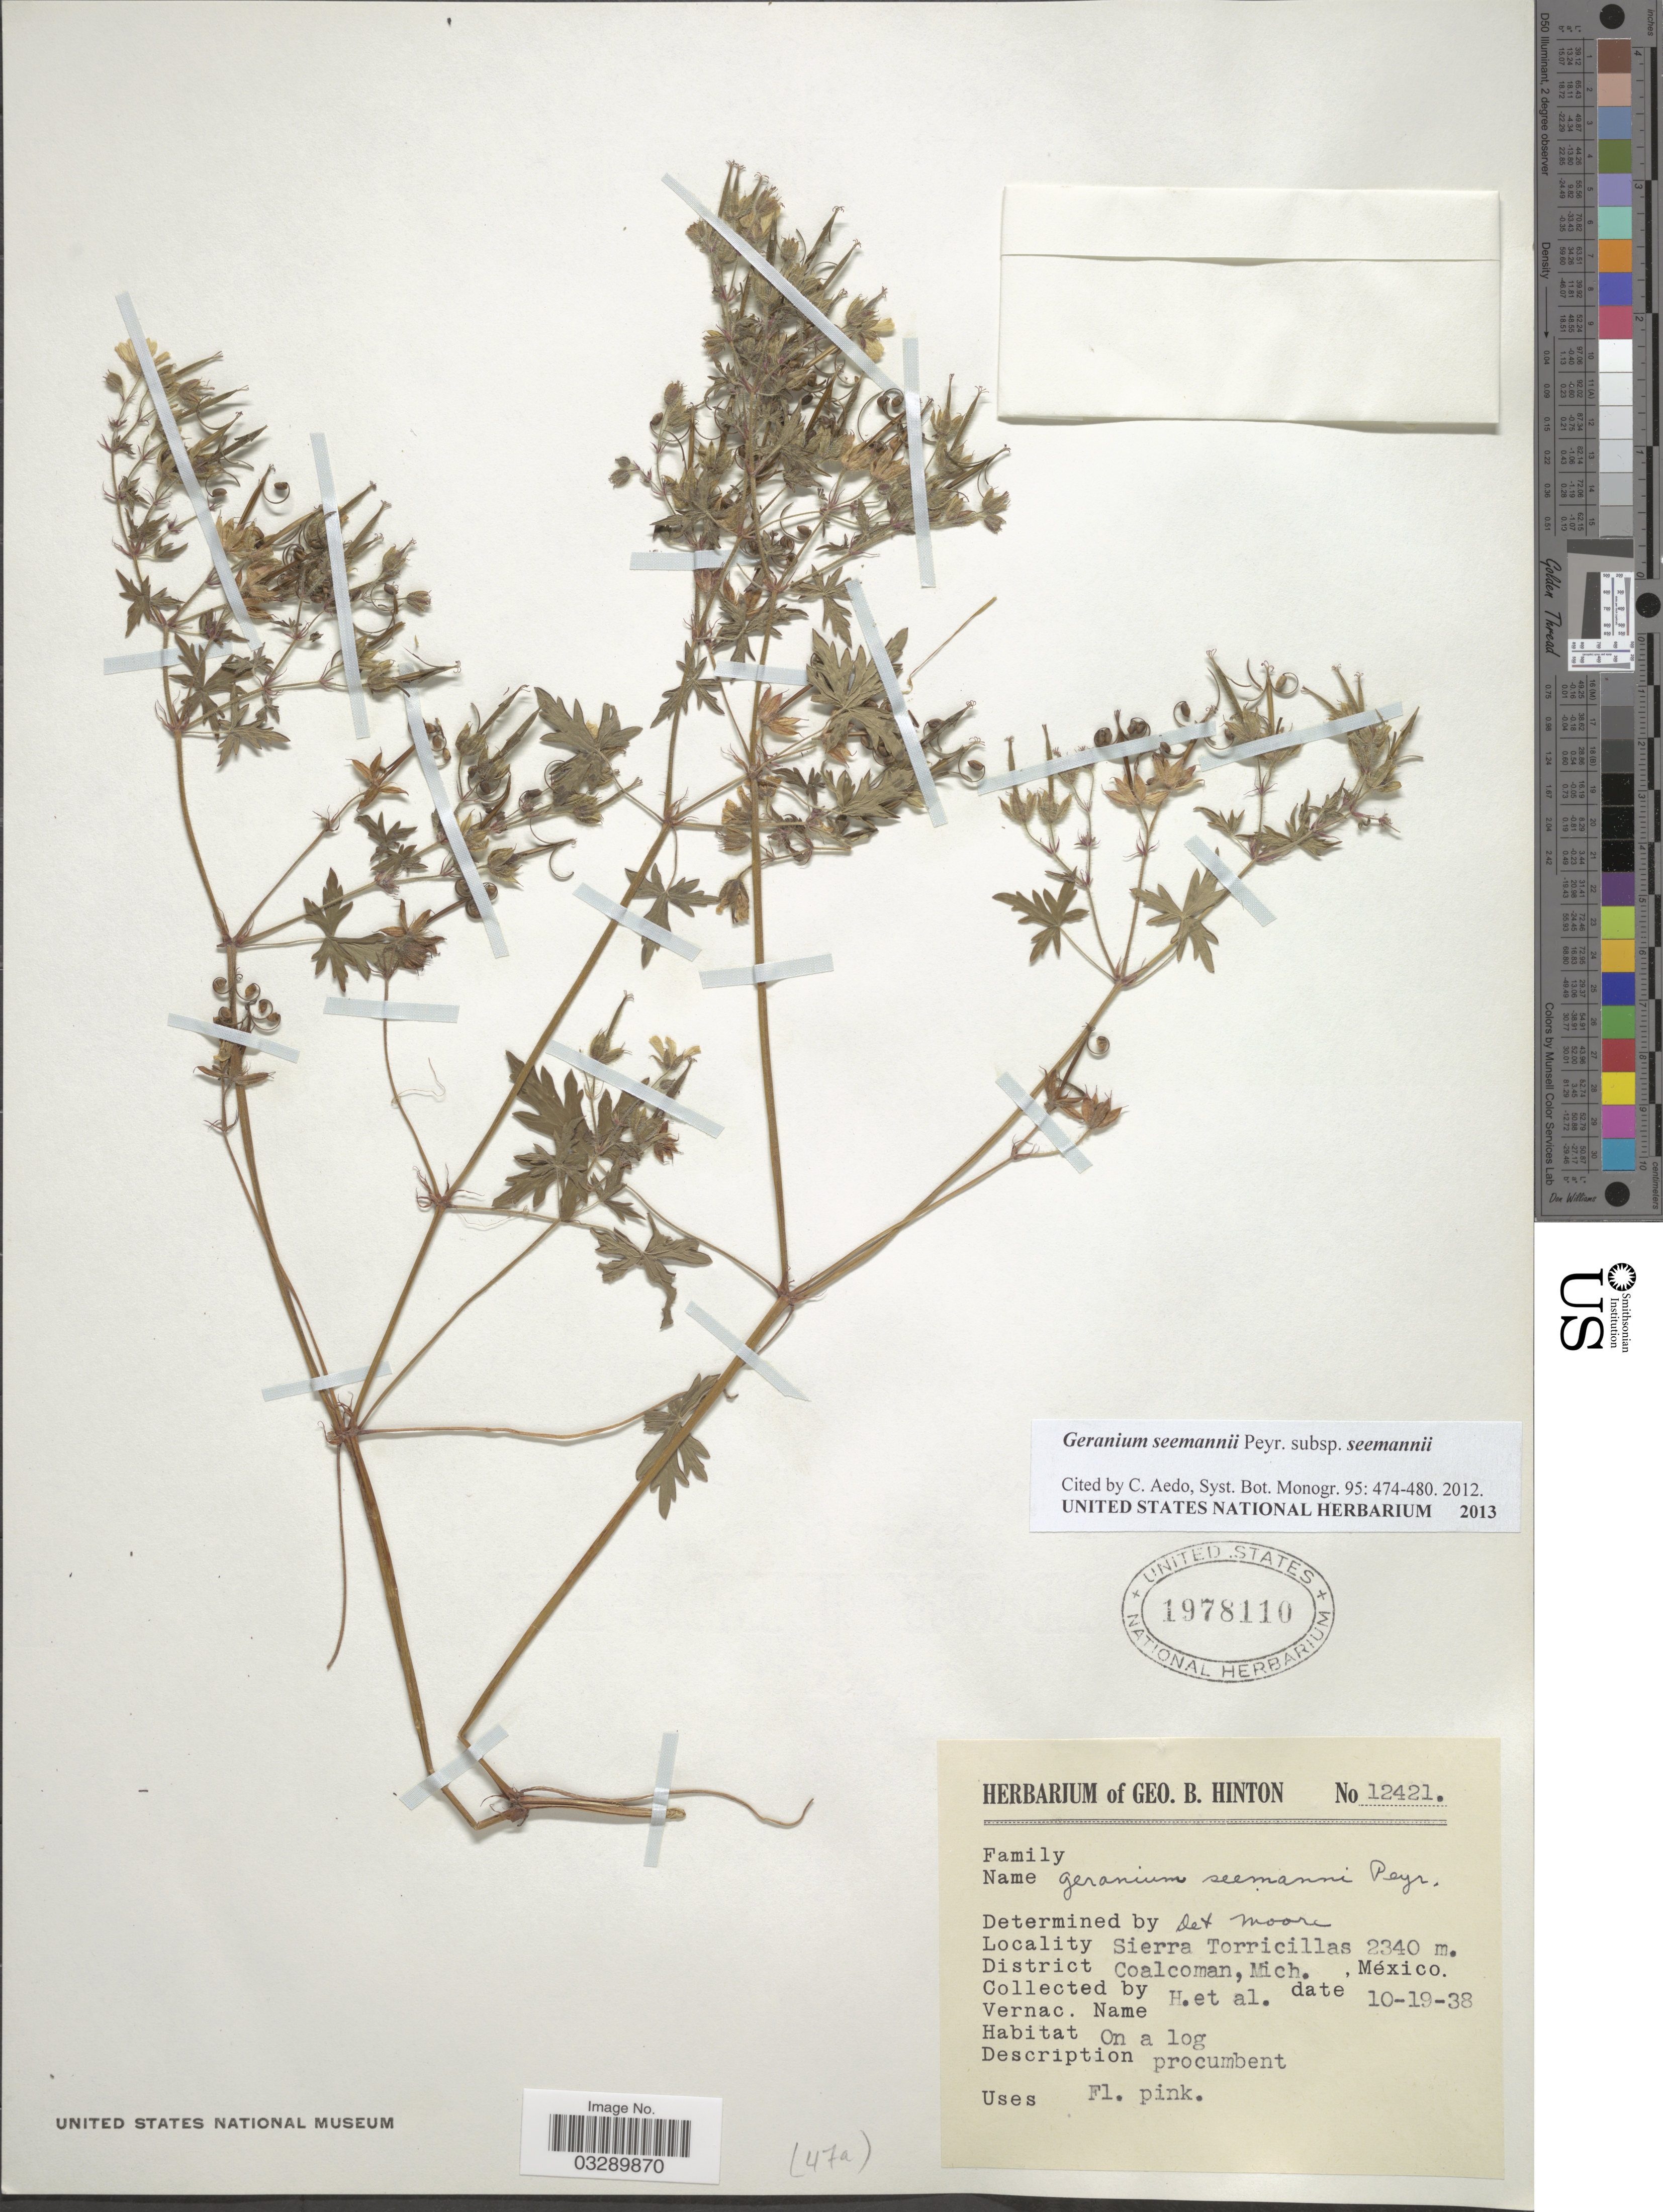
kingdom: Plantae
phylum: Tracheophyta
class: Magnoliopsida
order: Geraniales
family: Geraniaceae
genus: Geranium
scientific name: Geranium seemannii subsp. seemannii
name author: Peyr.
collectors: G. B. Hinton & et al.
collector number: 12421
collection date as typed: Transcribed d/m/y: 19/10/38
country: Mexico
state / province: Michoacán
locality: Sierra Torricillas. District Coalcoman.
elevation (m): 2340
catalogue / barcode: US 1978110